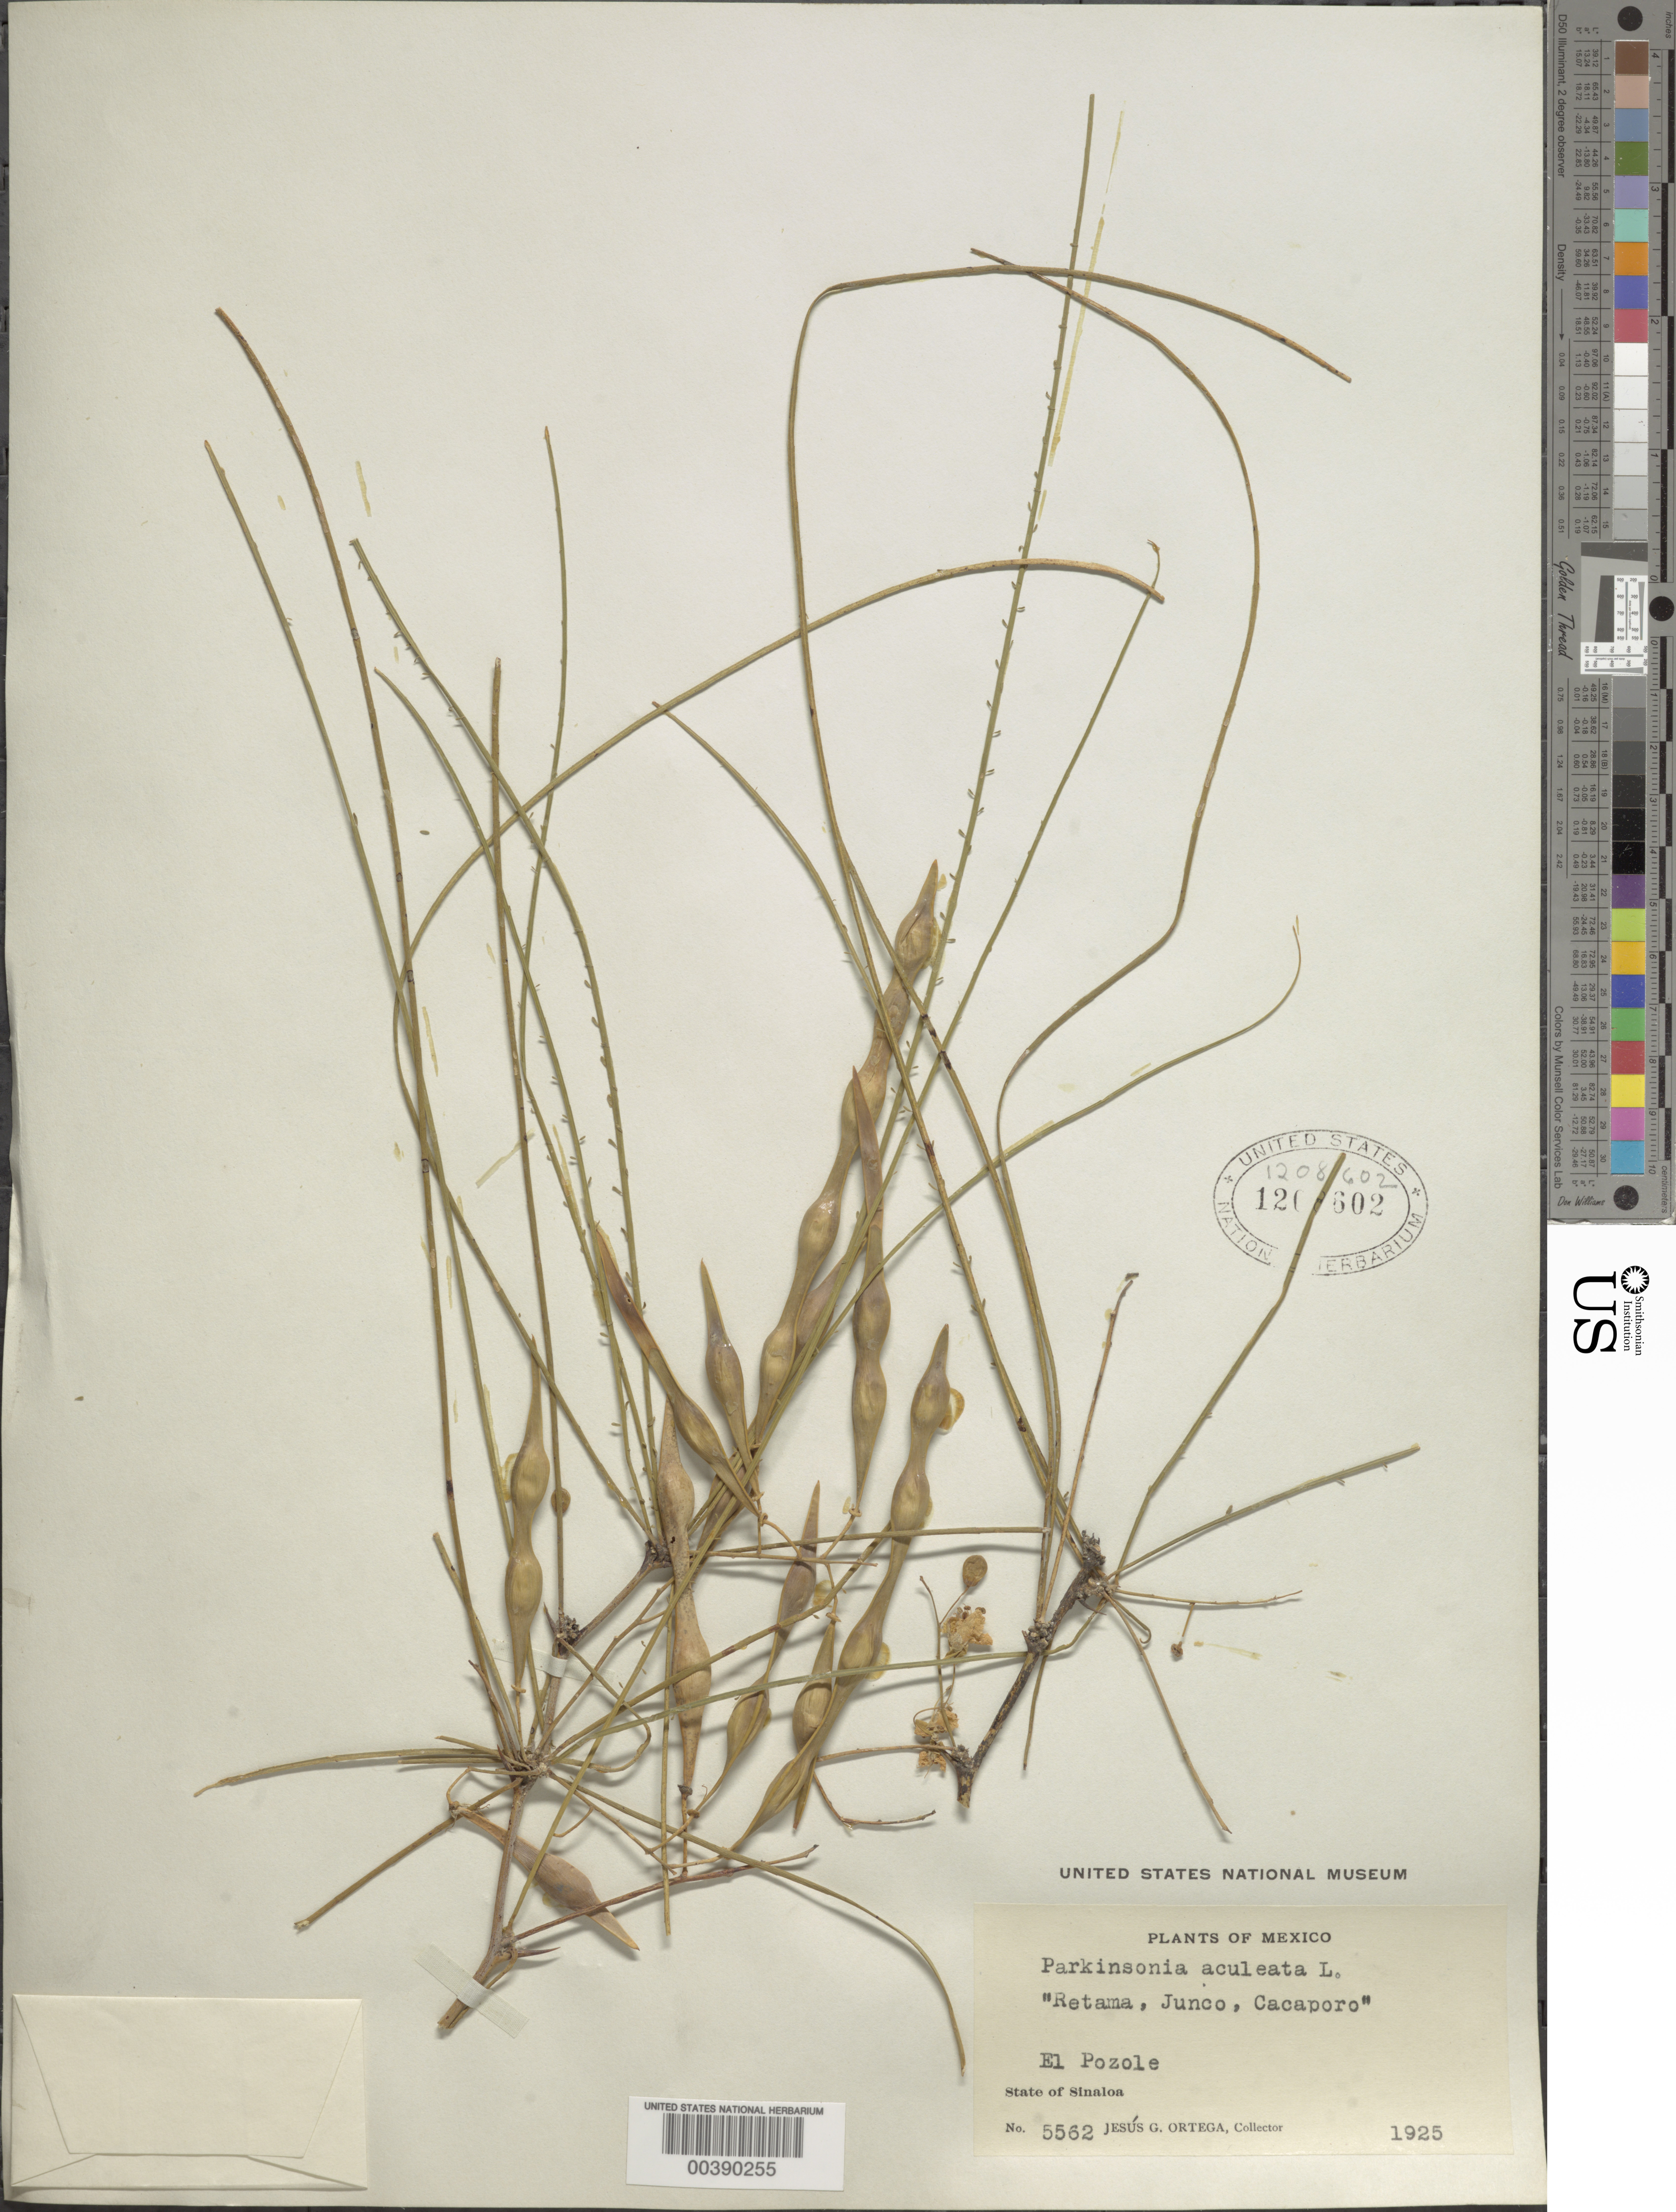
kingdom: Plantae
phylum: Tracheophyta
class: Magnoliopsida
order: Fabales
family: Fabaceae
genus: Parkinsonia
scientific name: Parkinsonia aculeata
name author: L.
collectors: J. Ortega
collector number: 5562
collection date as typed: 1925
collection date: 1925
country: Mexico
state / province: Sinaloa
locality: El pozole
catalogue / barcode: US 1208602